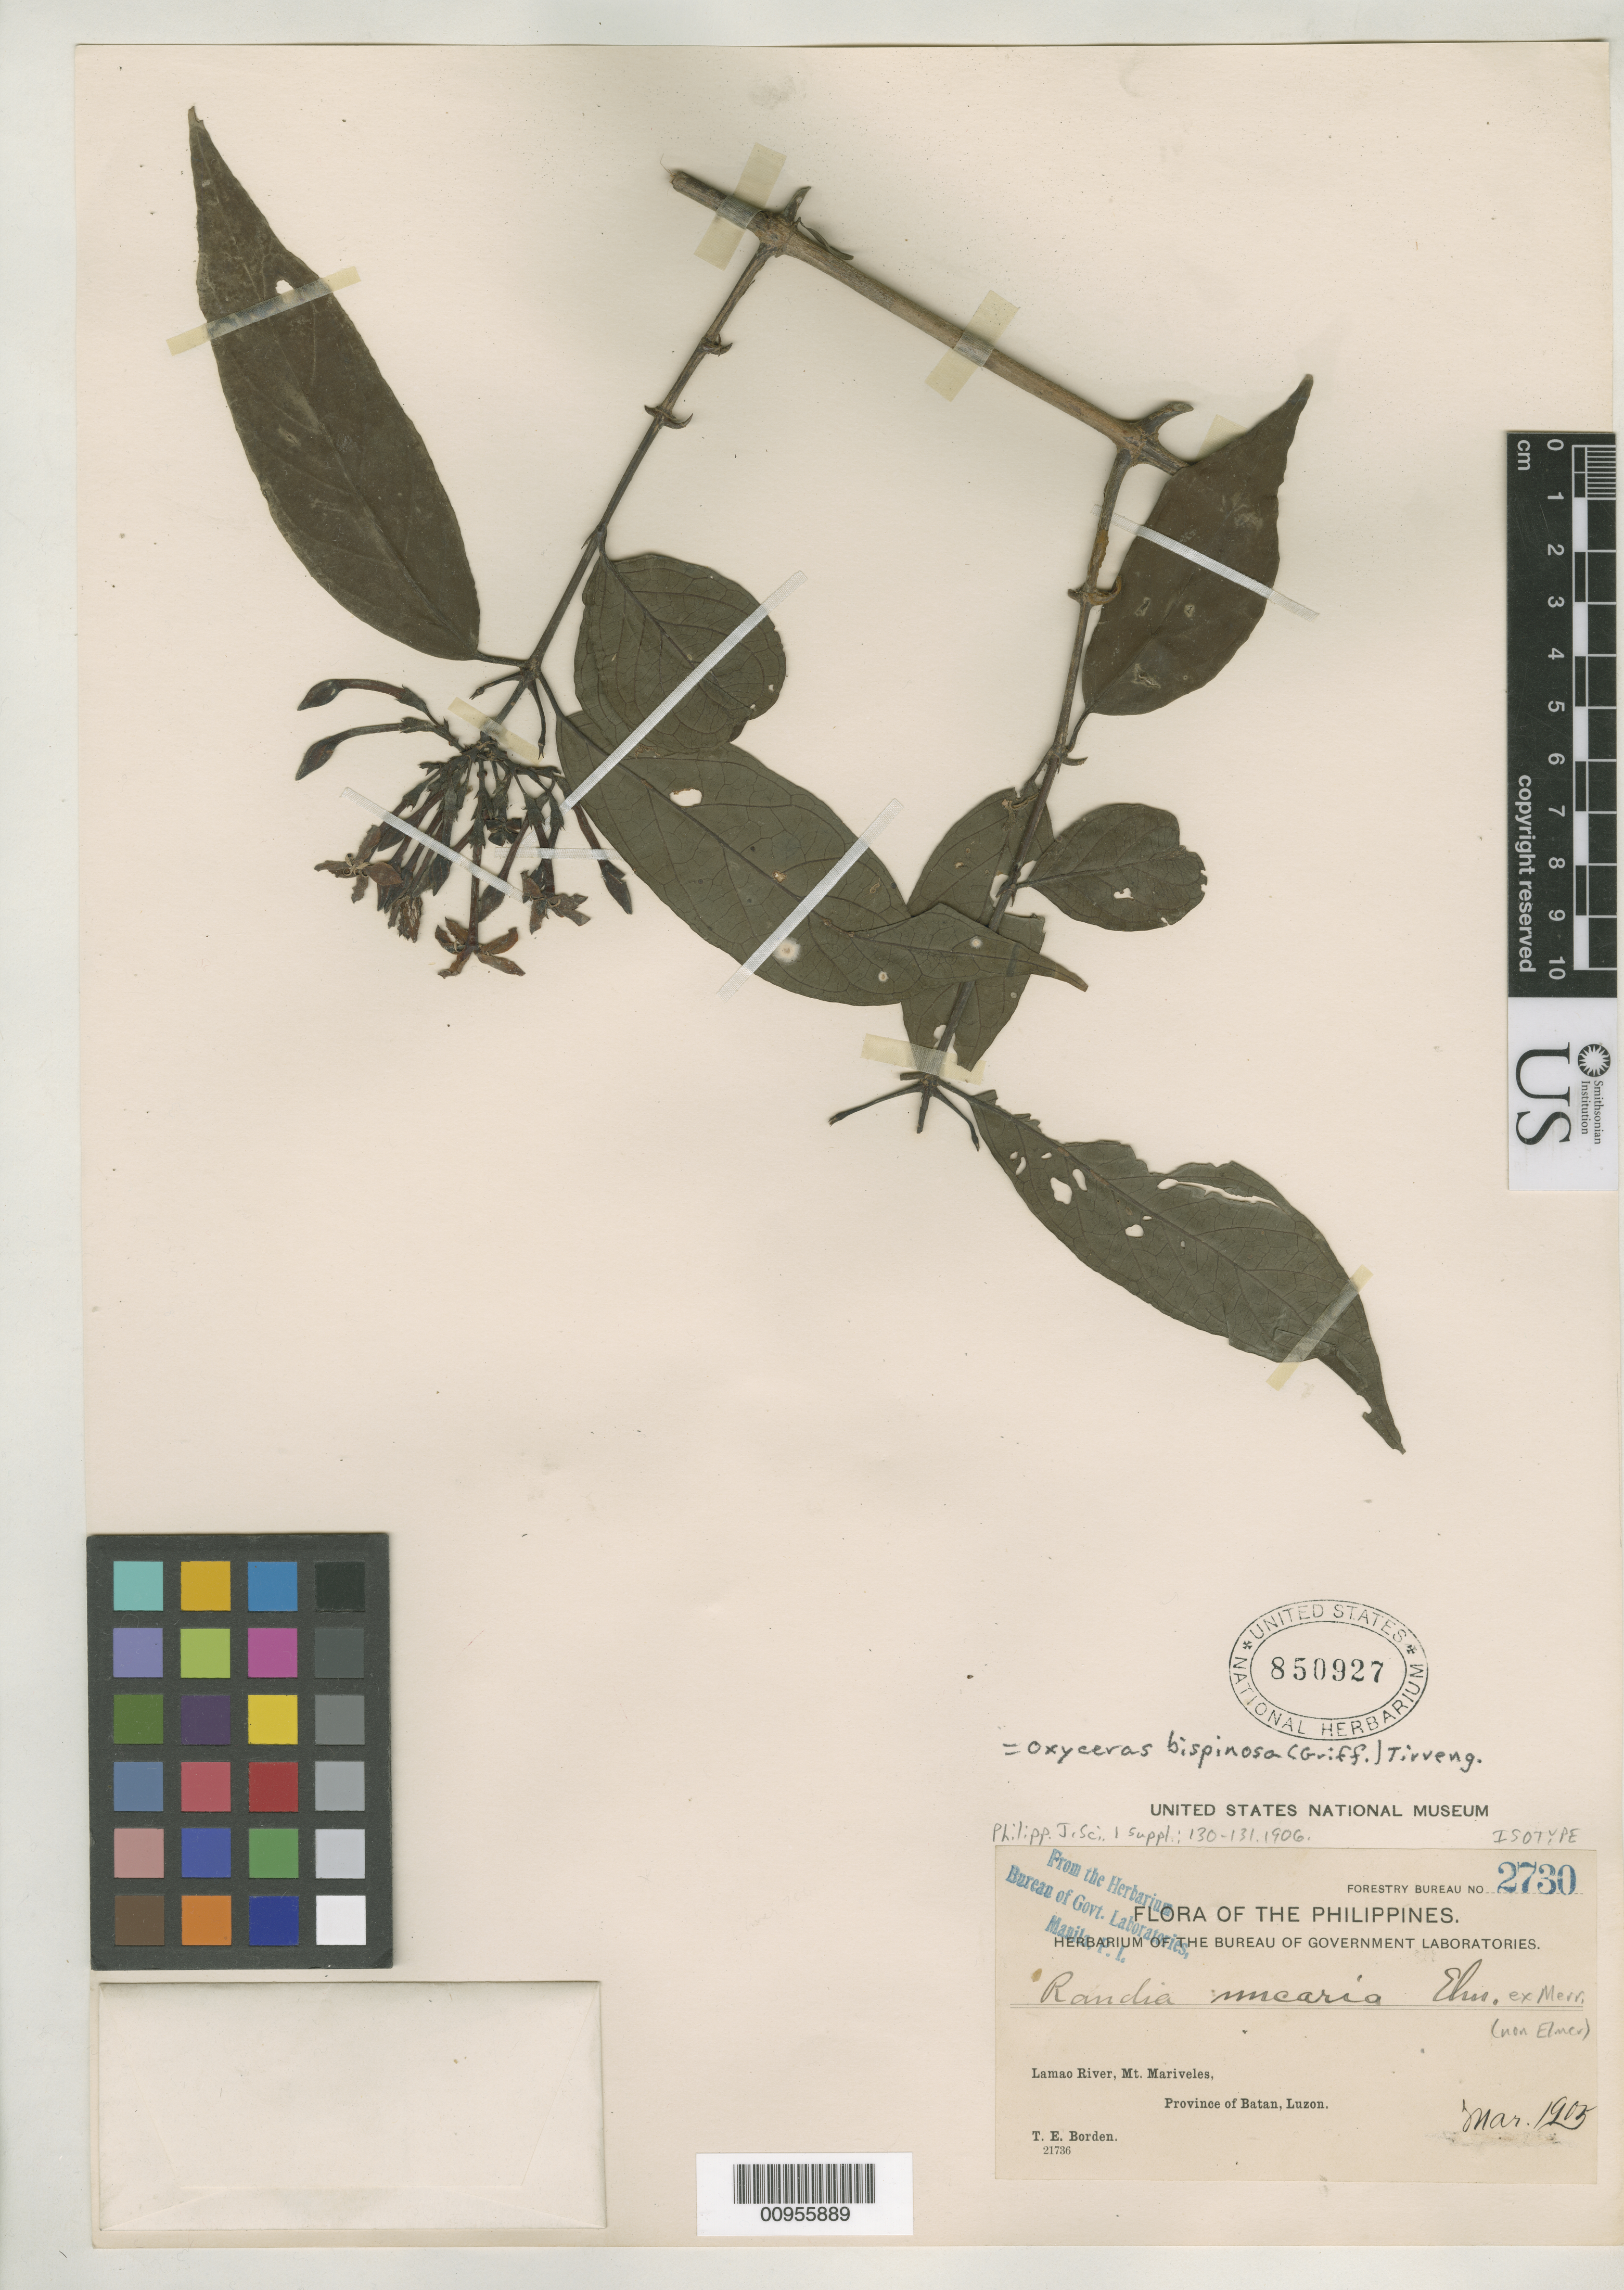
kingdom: Plantae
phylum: Tracheophyta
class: Magnoliopsida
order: Gentianales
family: Rubiaceae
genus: Randia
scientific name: Randia uncaria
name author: Elmer ex Merr.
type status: Isotype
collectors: T. E. Borden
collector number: For. Bur. 2730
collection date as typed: Mar 1905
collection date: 1905-03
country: Philippines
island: Luzon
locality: Lamao River, Mt. Mariveles, Province of Batan, Luzon.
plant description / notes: Later homonym of Randia uncaria Elmer (also published 1906), name cited with different type.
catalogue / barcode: US 850927